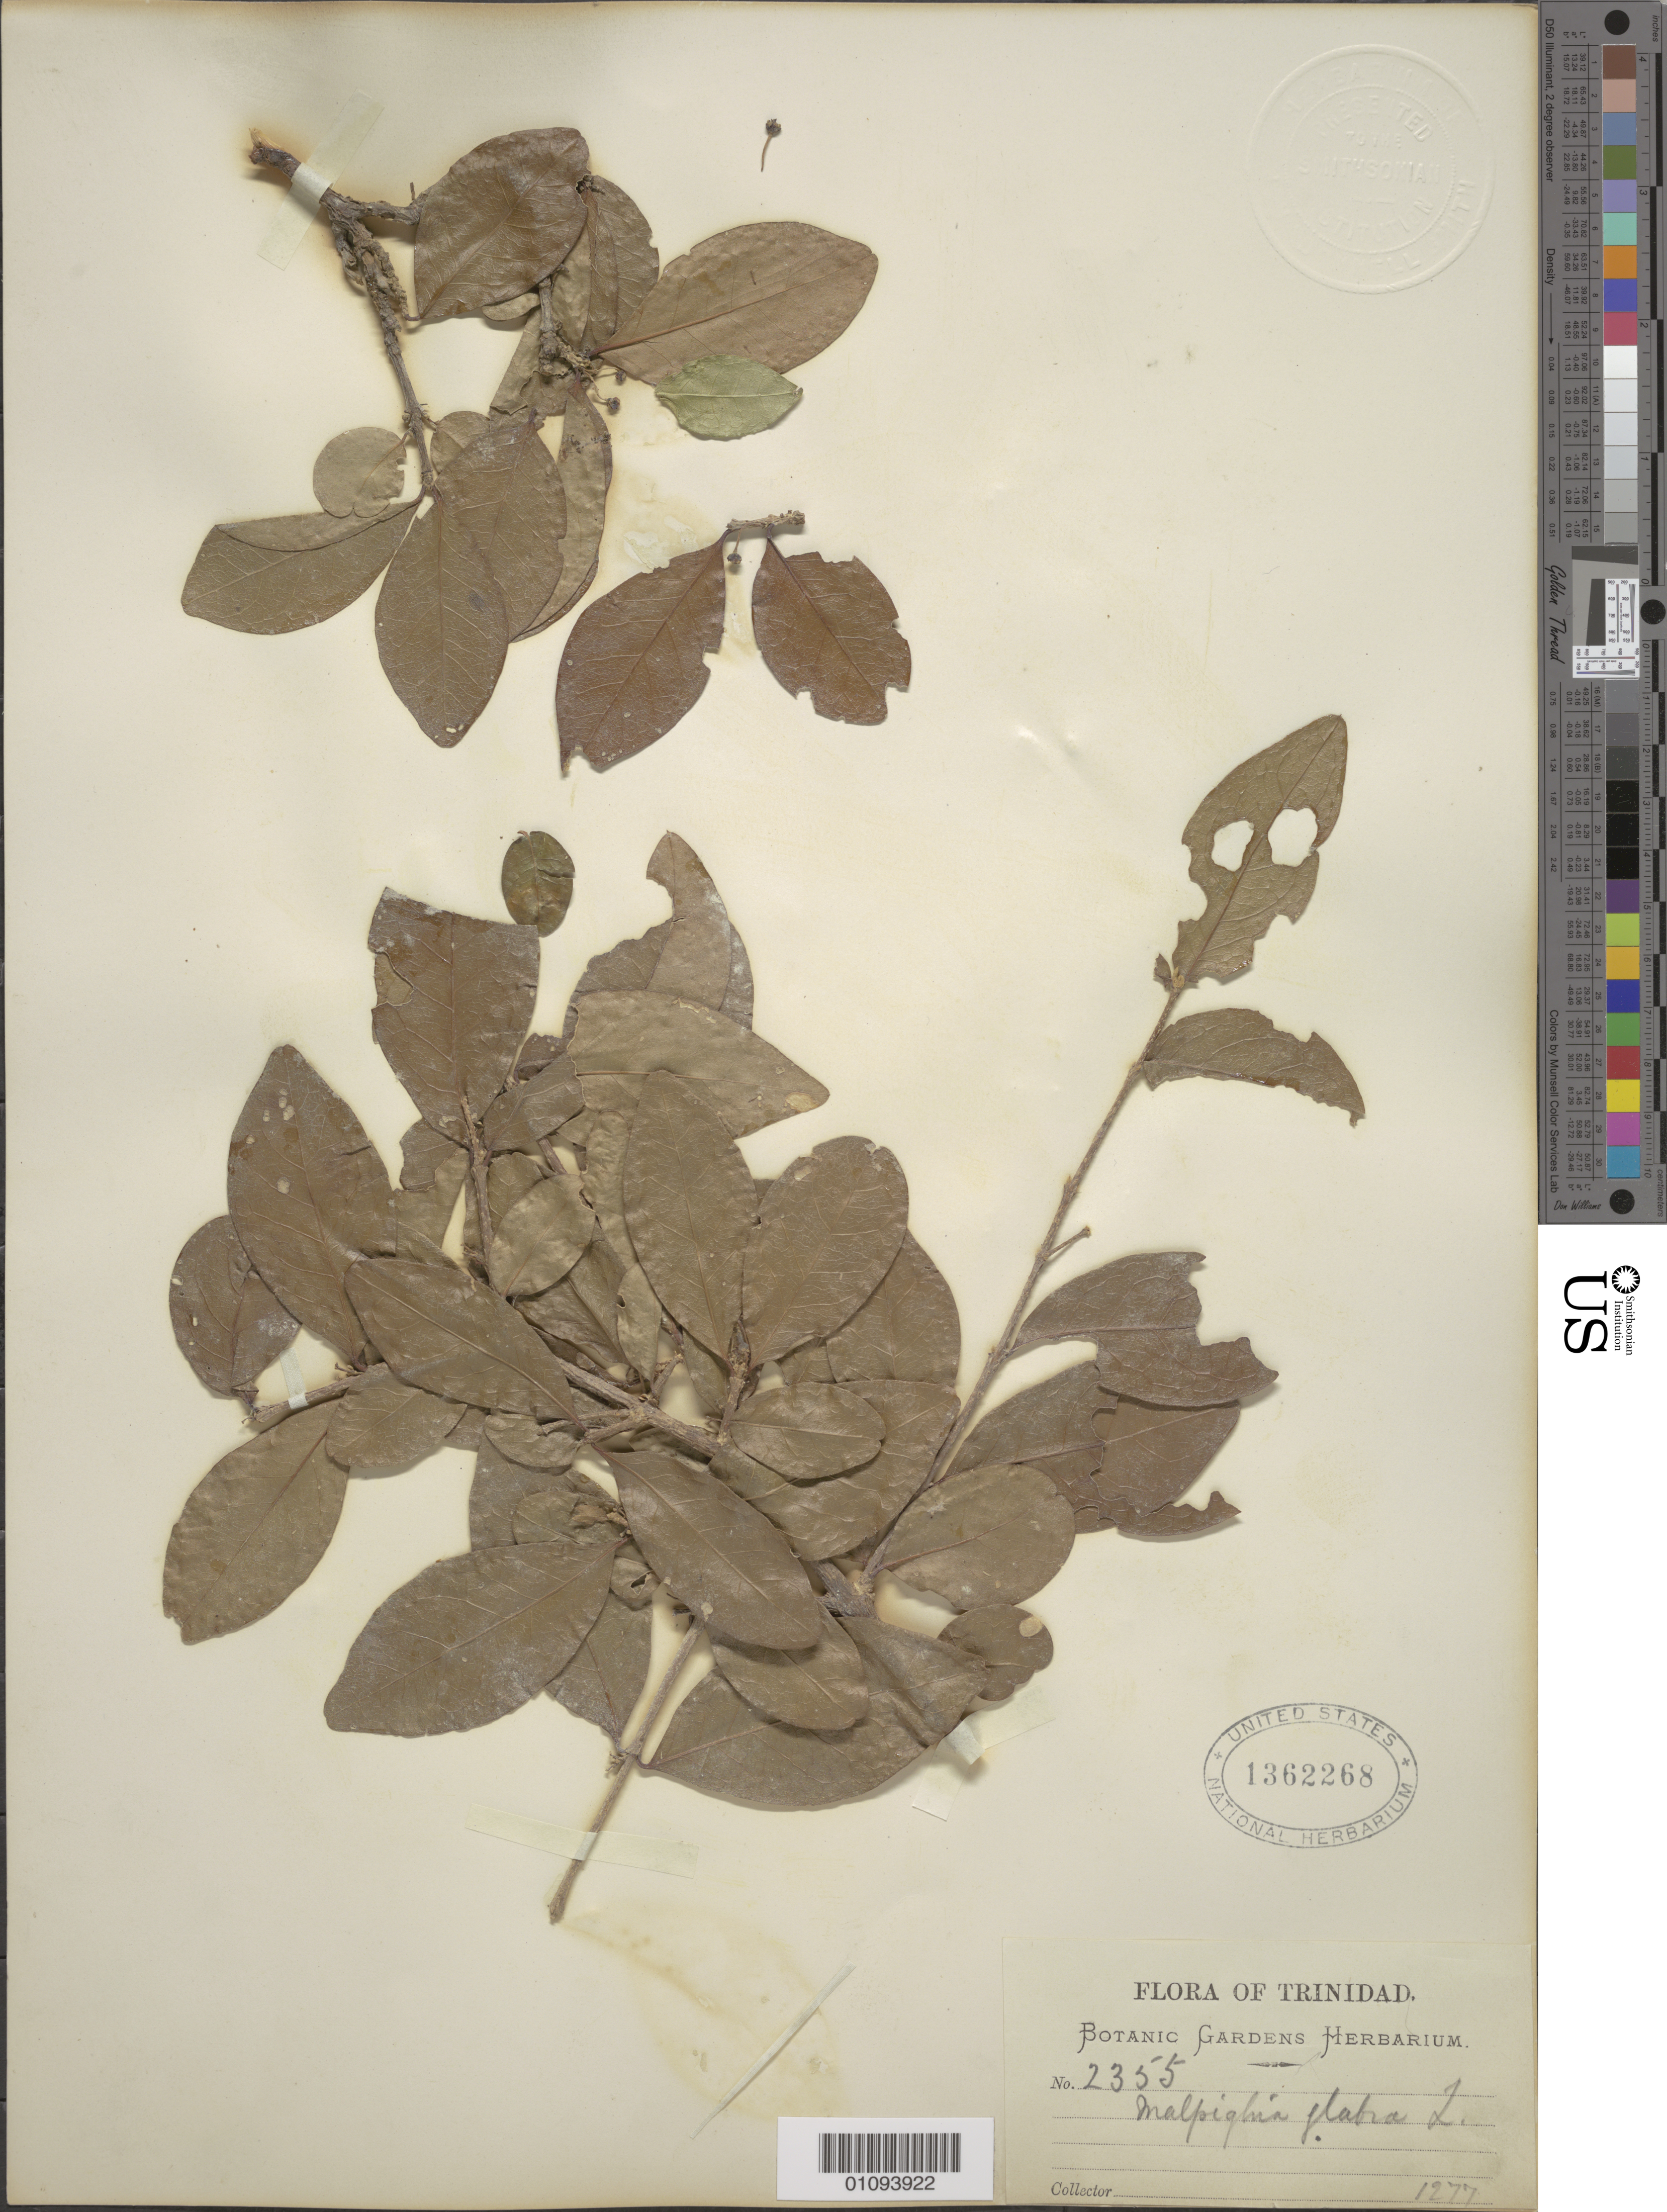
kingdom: Plantae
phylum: Tracheophyta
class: Magnoliopsida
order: Malpighiales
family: Malpighiaceae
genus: Malpighia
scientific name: Malpighia glabra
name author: L.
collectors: Botanic Gardens Herbarium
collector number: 2355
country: Trinidad and Tobago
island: Trinidad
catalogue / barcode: US 1362268